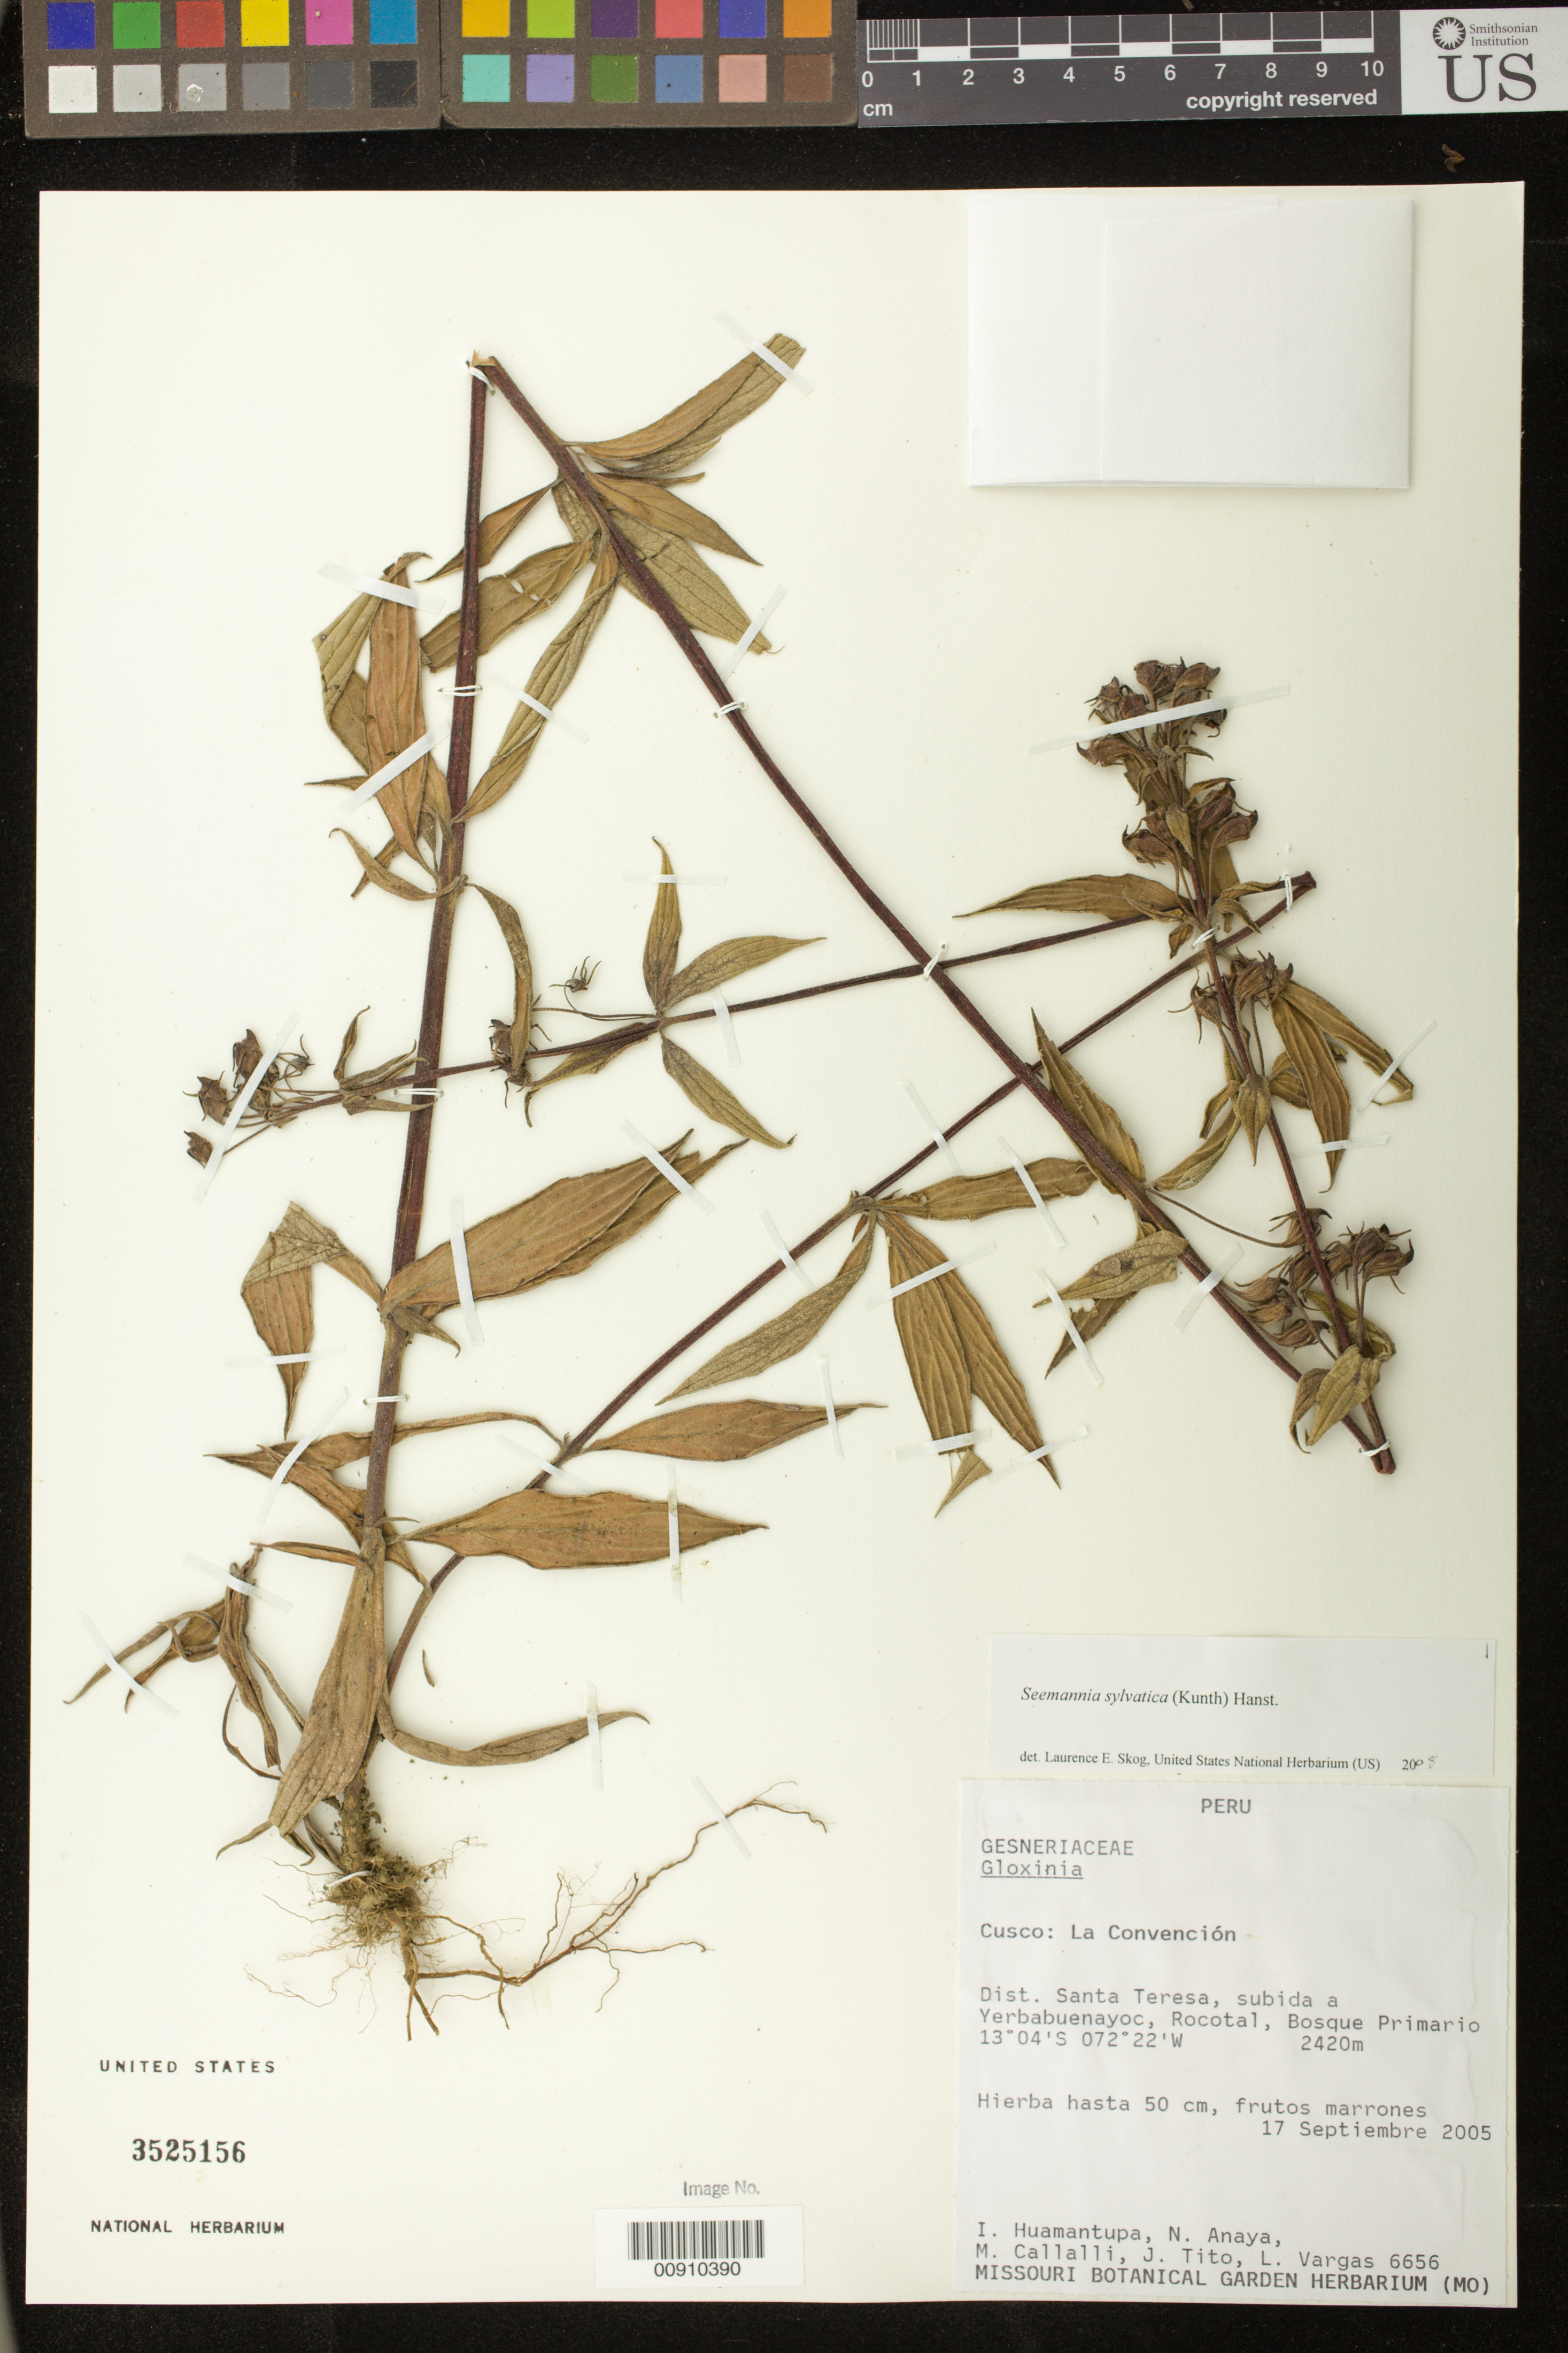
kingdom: Plantae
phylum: Tracheophyta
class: Magnoliopsida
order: Lamiales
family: Gesneriaceae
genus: Seemannia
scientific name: Seemannia sylvatica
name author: (Kunth) Hanst.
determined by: Skog, Laurence E.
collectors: I. Huamantupa & et al.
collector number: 6656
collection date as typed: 17 Sep 2005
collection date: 2005-09-17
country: Peru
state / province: Cusco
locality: cusco: La Convención. Dist. Santa Teresa, subida a Yerbabuenayoc, Rocotal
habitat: Bosque primario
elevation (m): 2420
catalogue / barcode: US 3525156